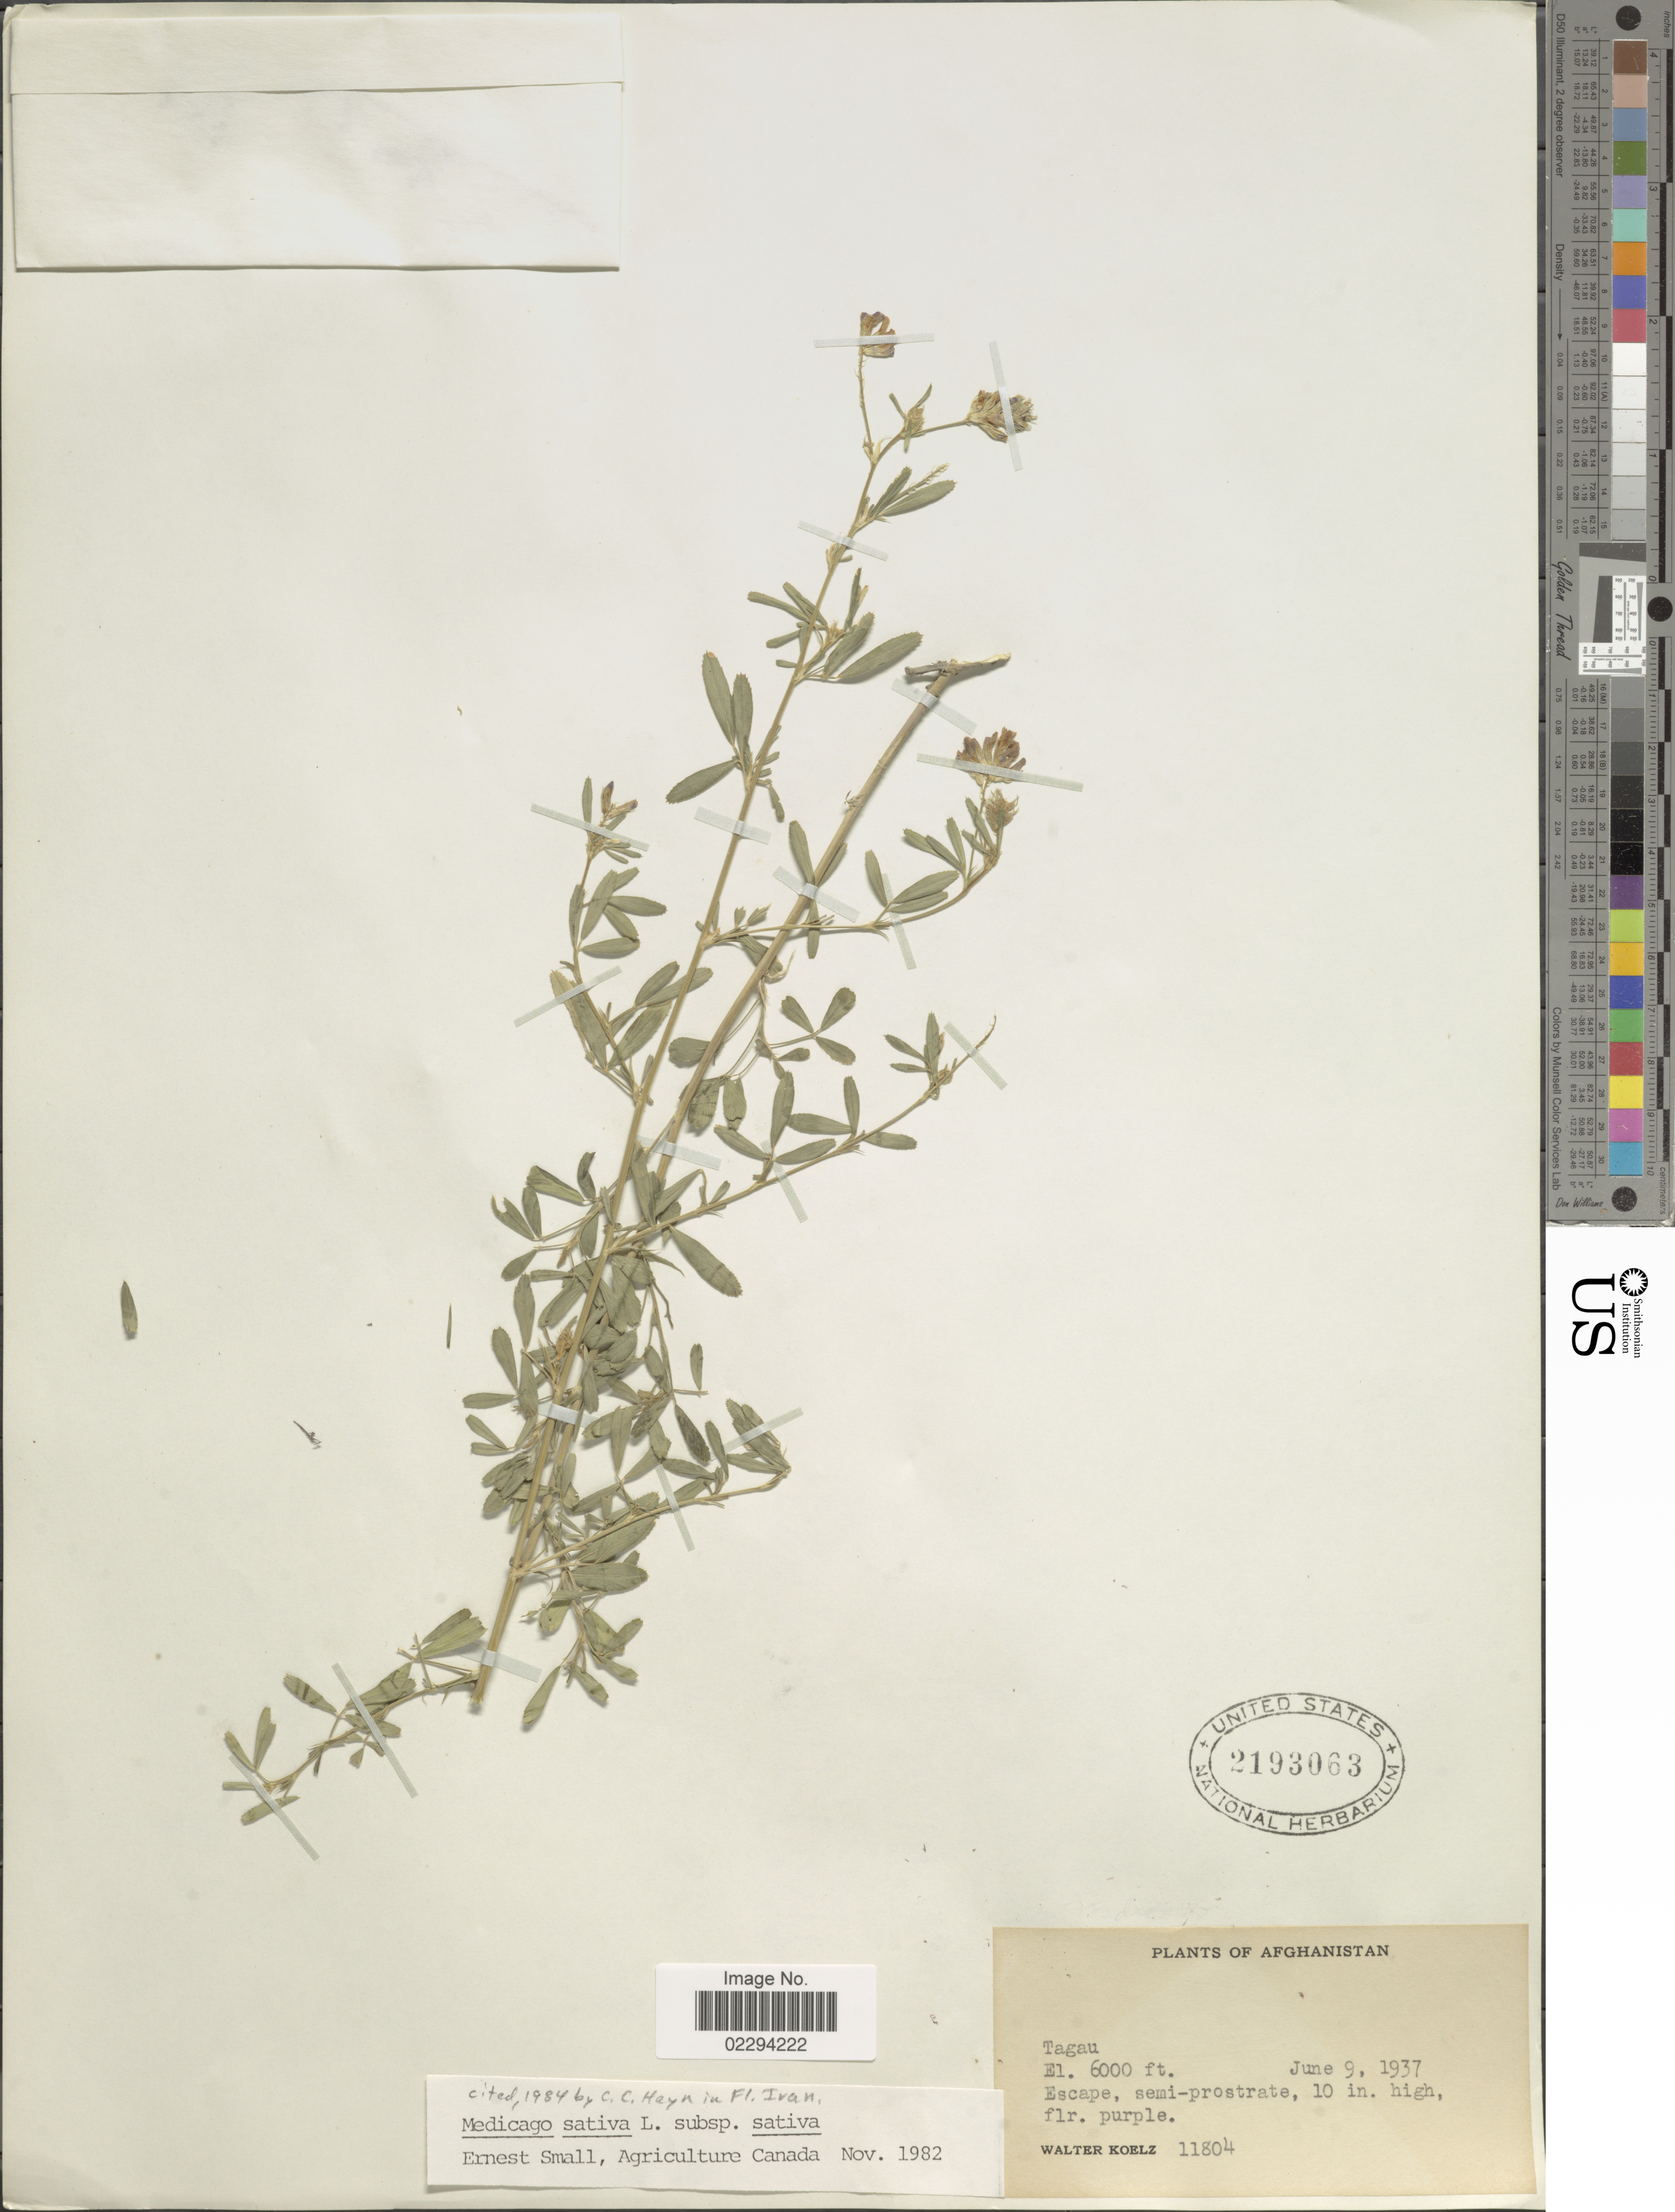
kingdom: Plantae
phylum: Tracheophyta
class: Magnoliopsida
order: Fabales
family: Fabaceae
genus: Medicago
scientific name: Medicago sativa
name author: L.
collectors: W. N. Koelz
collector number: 11804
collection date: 1937-06-09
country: Afghanistan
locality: Tagau, Escape.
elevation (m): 1829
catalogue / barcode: US 2193063